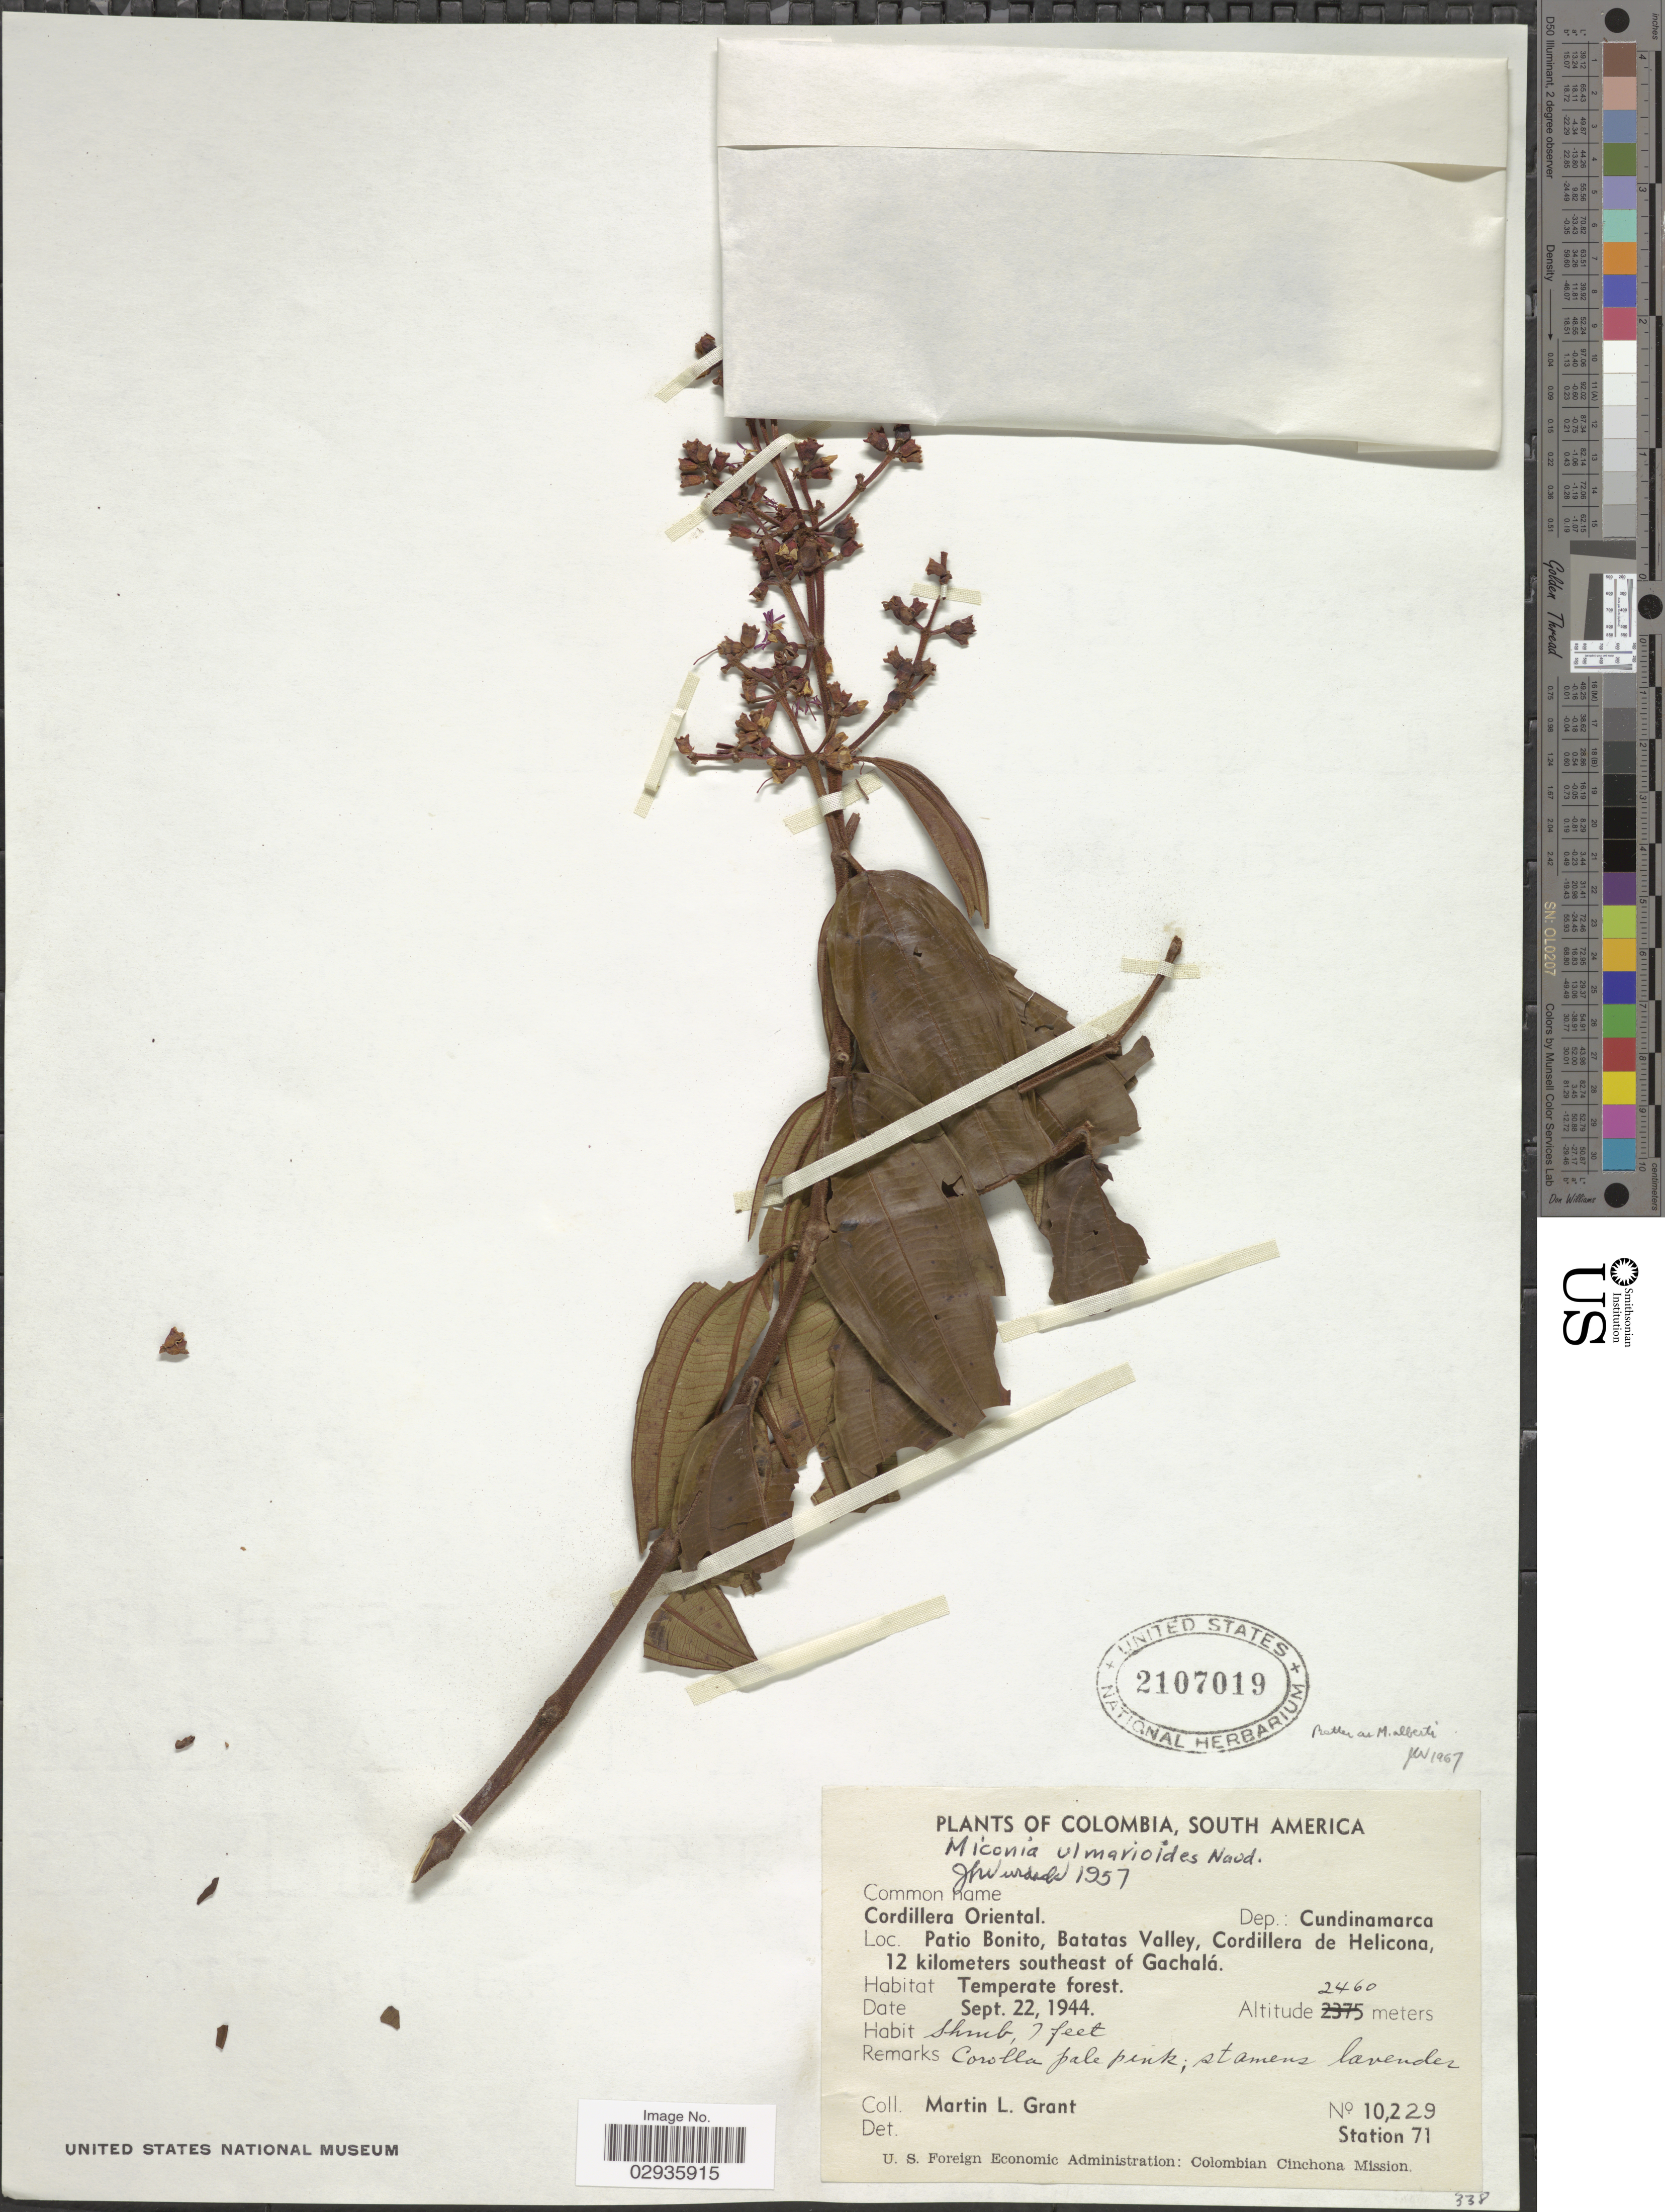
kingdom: Plantae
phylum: Tracheophyta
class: Magnoliopsida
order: Myrtales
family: Melastomataceae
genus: Miconia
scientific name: Miconia alberti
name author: Gleason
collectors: M. L. Grant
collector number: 10229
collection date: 1944-09-22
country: Colombia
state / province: Cundinamarca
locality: Cordillera Oriental, Dep.: Cundinamarca, Patio Bonito, Batatas Valley, Cordillera de Helicona, 12 kilometers southeast of Gachalá, Station 71.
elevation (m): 2460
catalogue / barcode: US 2107019